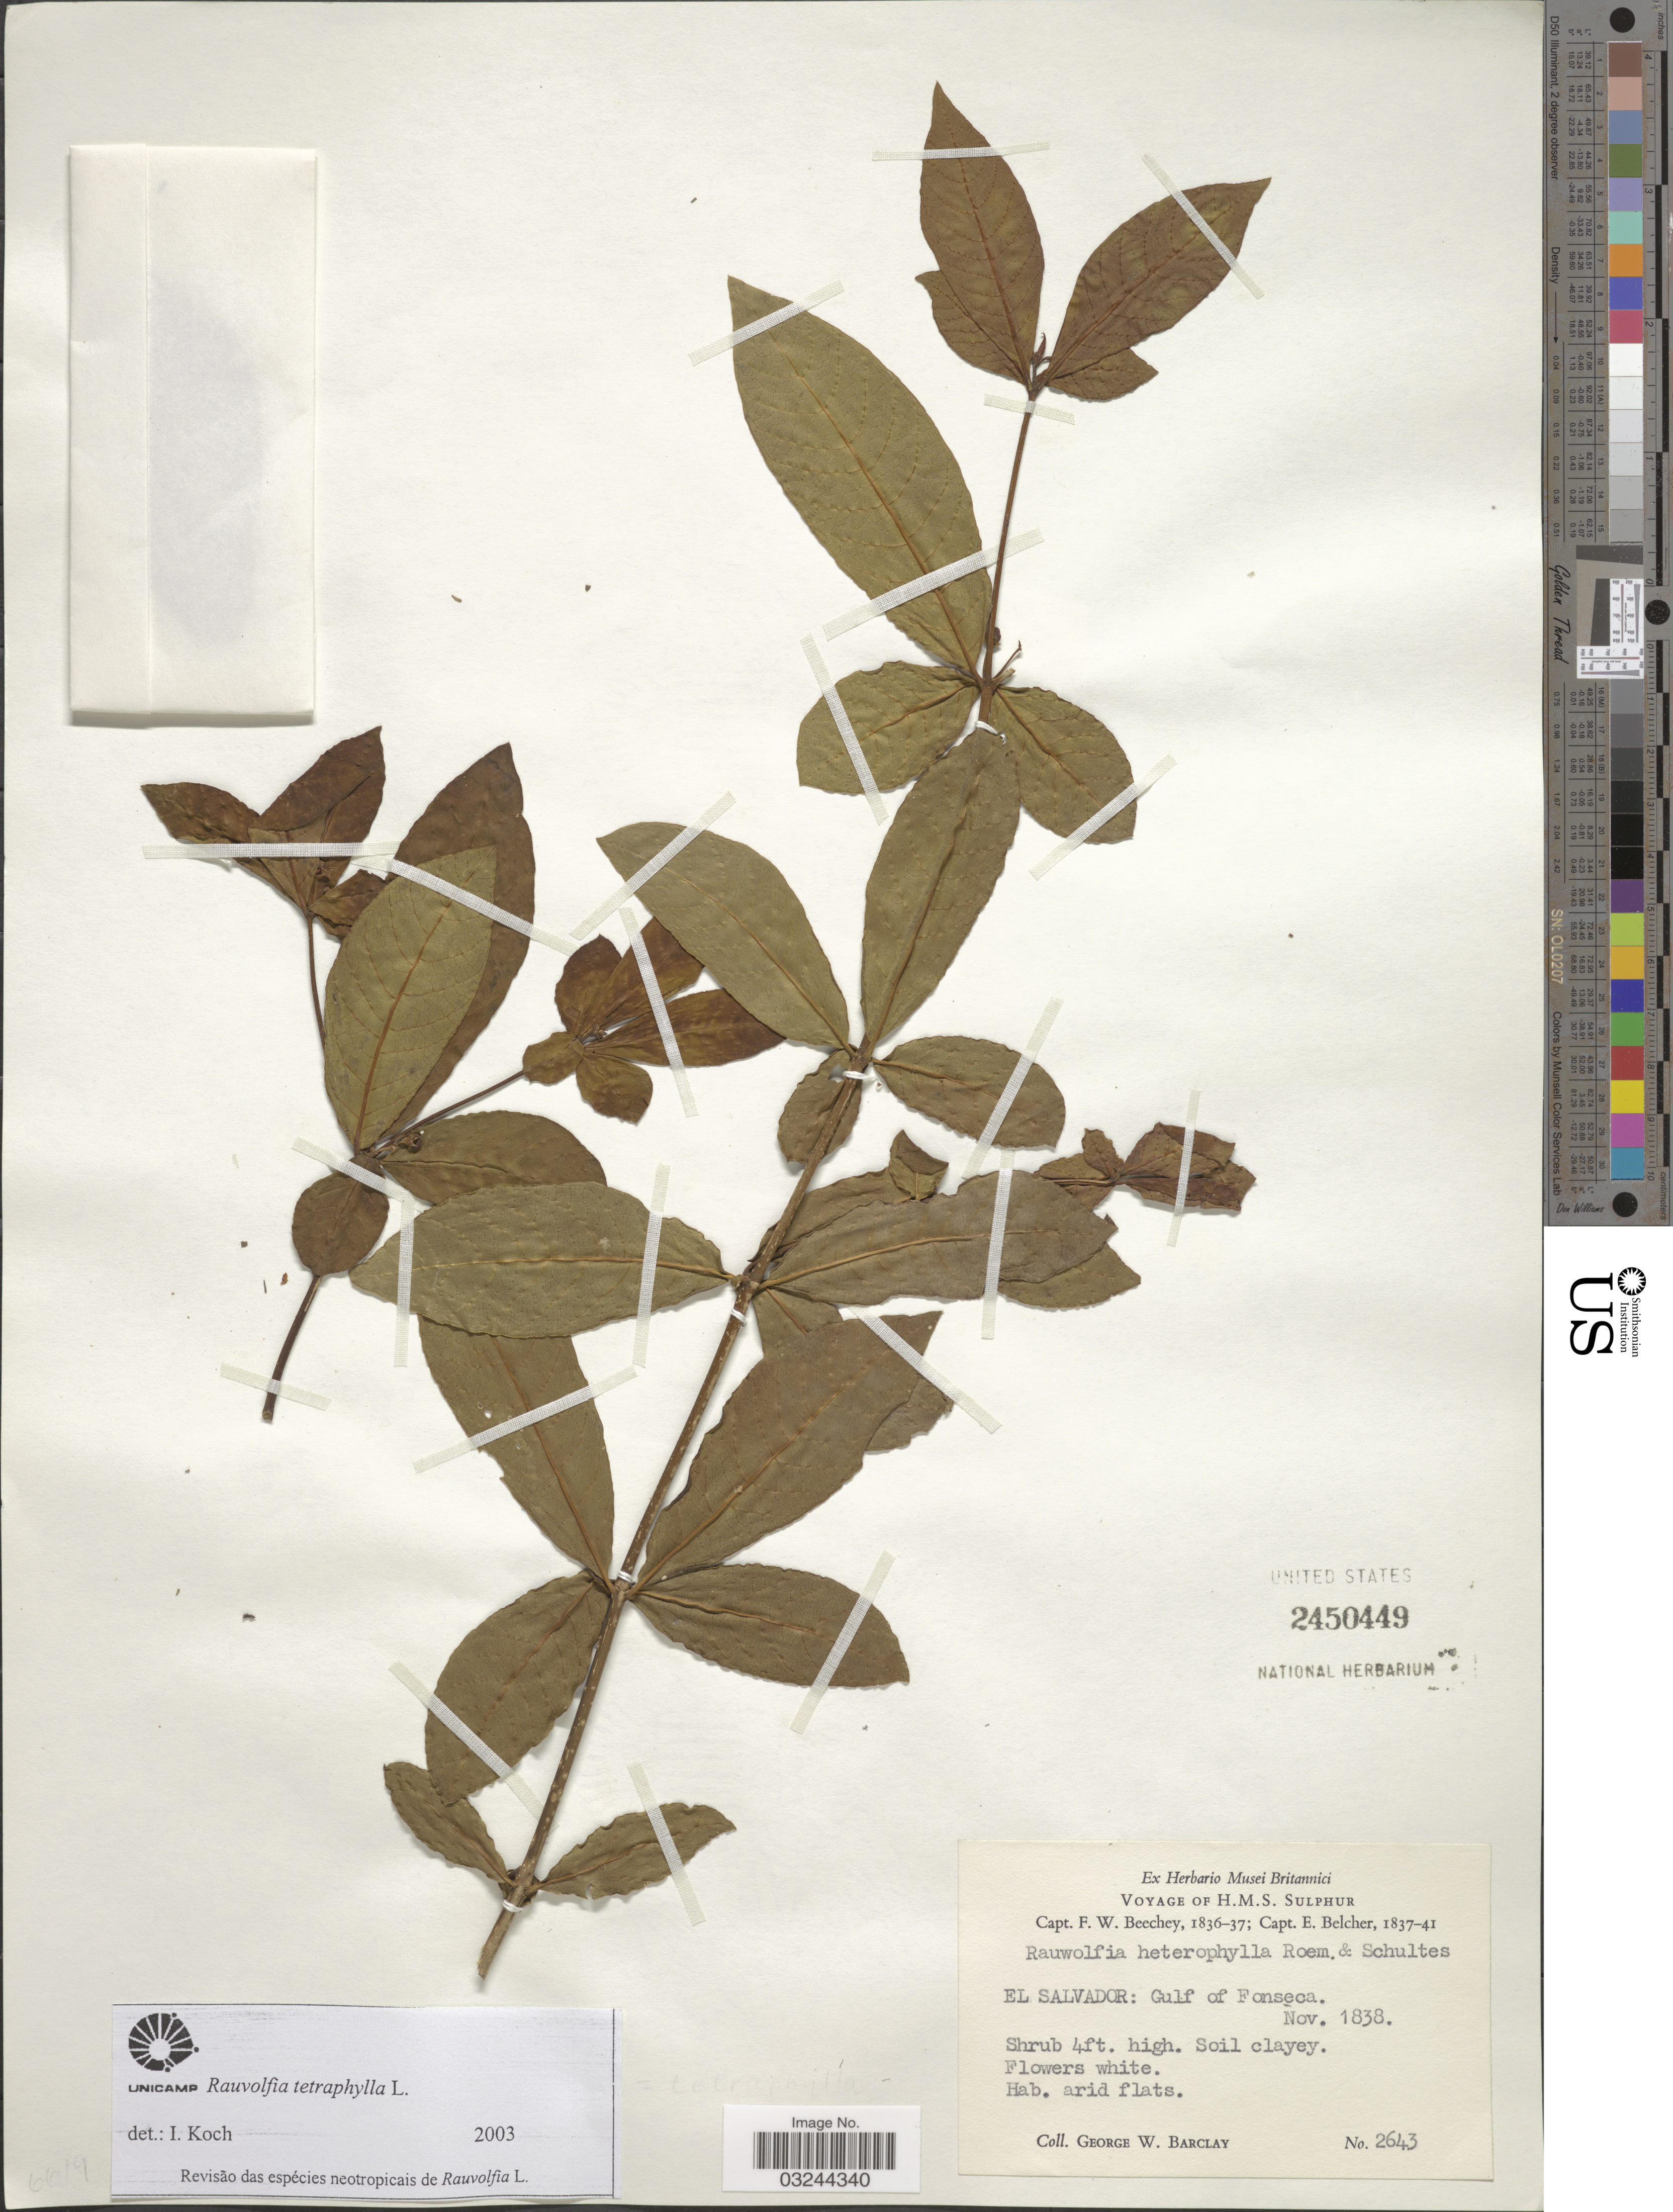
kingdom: Plantae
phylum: Tracheophyta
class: Magnoliopsida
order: Gentianales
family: Apocynaceae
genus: Rauvolfia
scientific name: Rauvolfia tetraphylla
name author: L.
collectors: G. W. Barclay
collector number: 2643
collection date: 1838-11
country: El Salvador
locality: Gulf of Fonseça.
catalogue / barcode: US 2450449